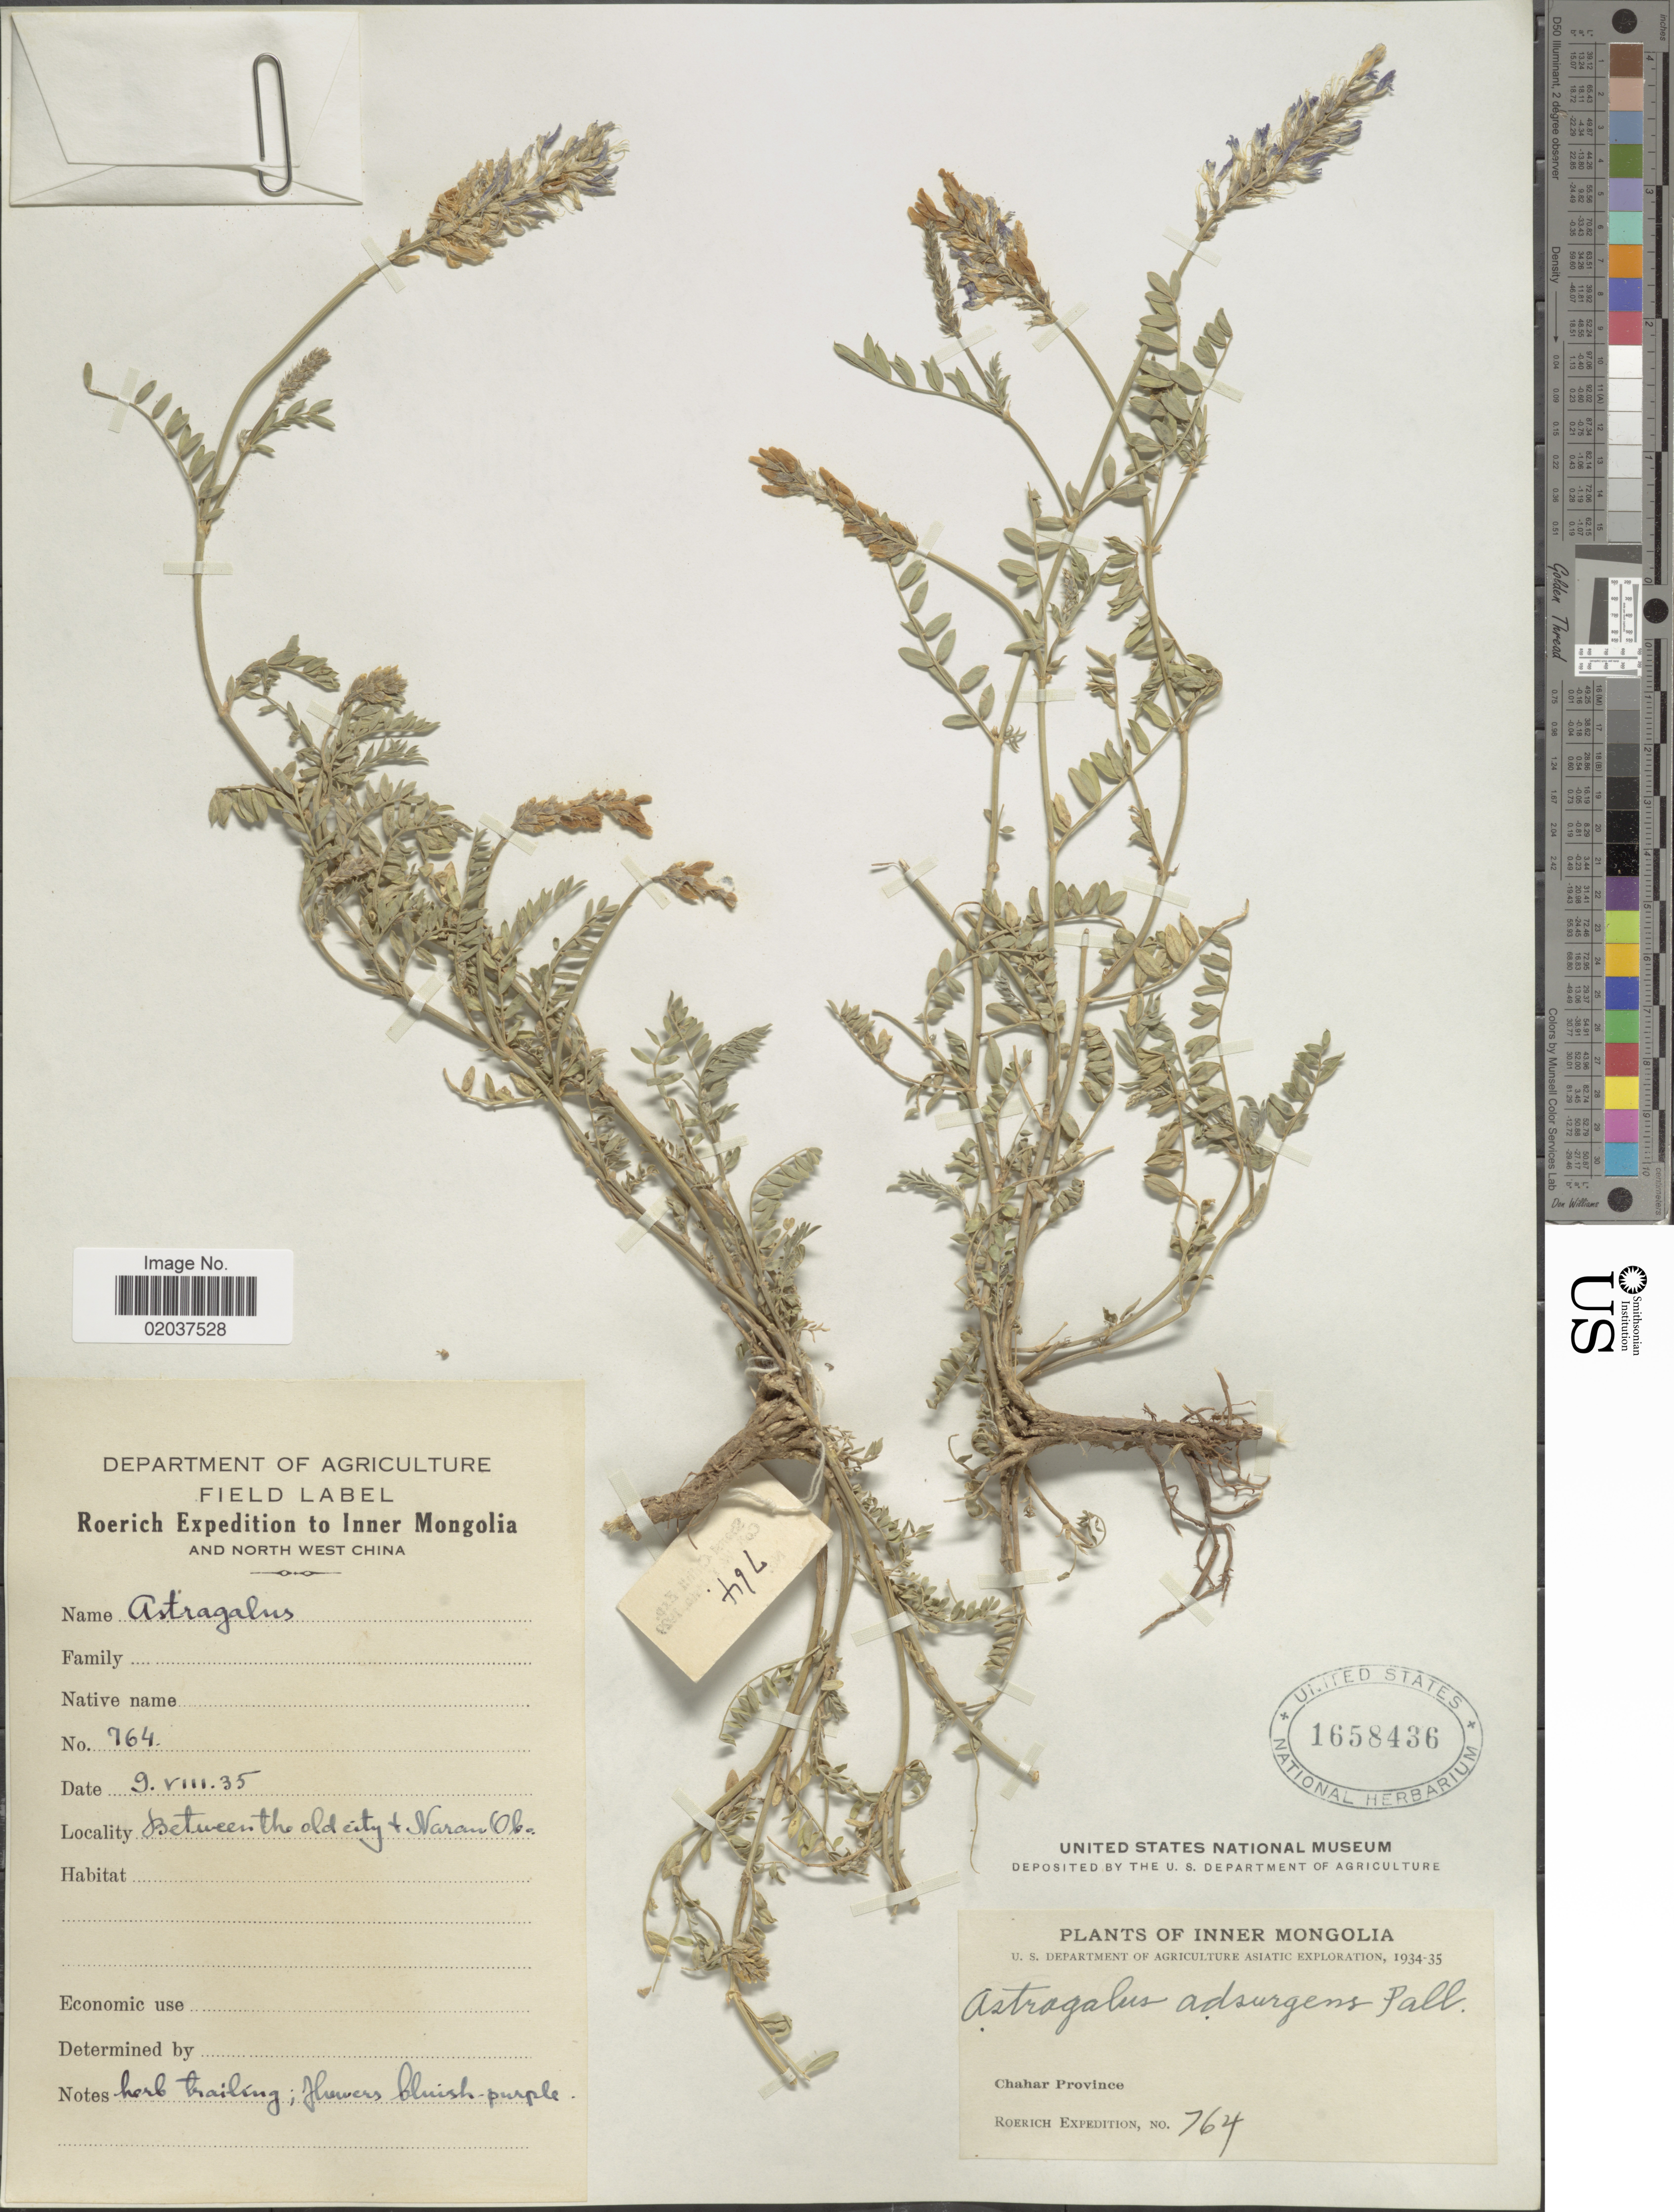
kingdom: Plantae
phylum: Tracheophyta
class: Magnoliopsida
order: Fabales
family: Fabaceae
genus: Astragalus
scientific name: Astragalus adsurgens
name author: Pall.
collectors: Roerich Expedition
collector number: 764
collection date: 1935-08-09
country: China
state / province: Nei Monggol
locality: Inner Mongolia, And Northwest China, Chahar Province, Between the old city + Naran Obo.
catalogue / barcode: US 1658436